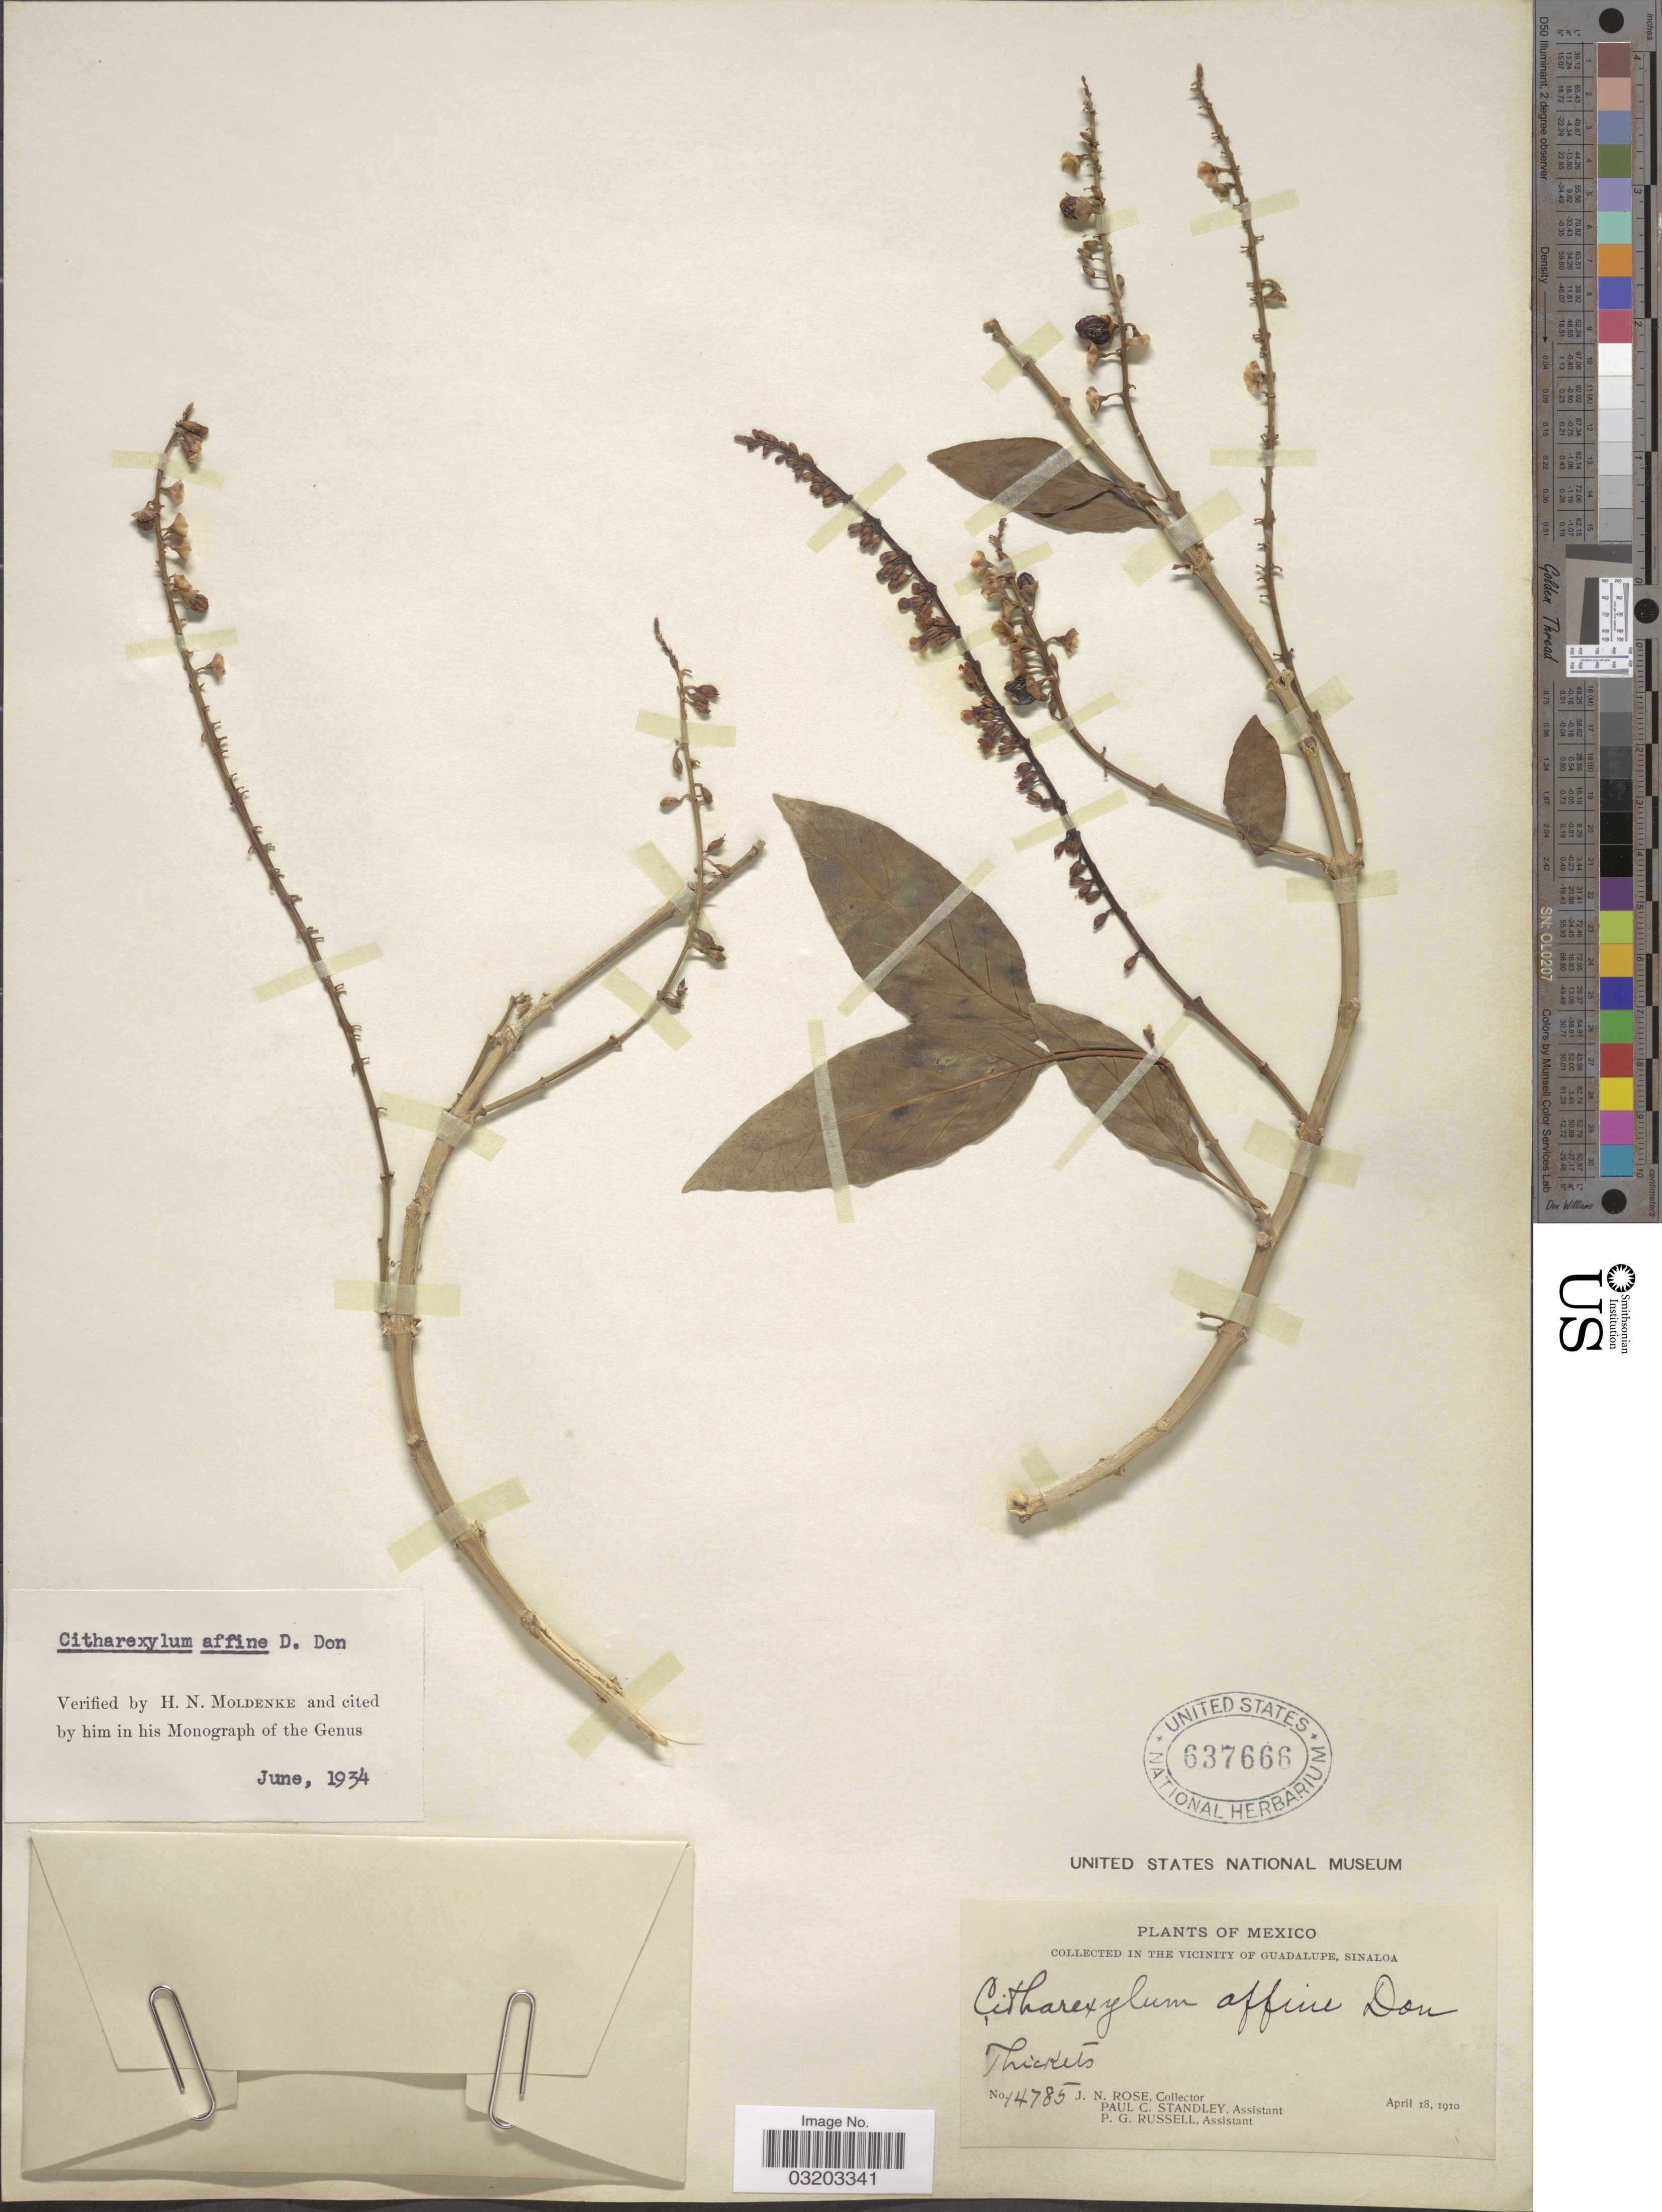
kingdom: Plantae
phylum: Tracheophyta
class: Magnoliopsida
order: Lamiales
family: Verbenaceae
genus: Citharexylum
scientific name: Citharexylum affine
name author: D. Don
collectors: J. N. Rose, P. C. Standley & P. G. Russell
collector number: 14785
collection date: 1910-04-18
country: Mexico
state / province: Sinaloa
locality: The vicinity of Guadalupe.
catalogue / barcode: US 637666